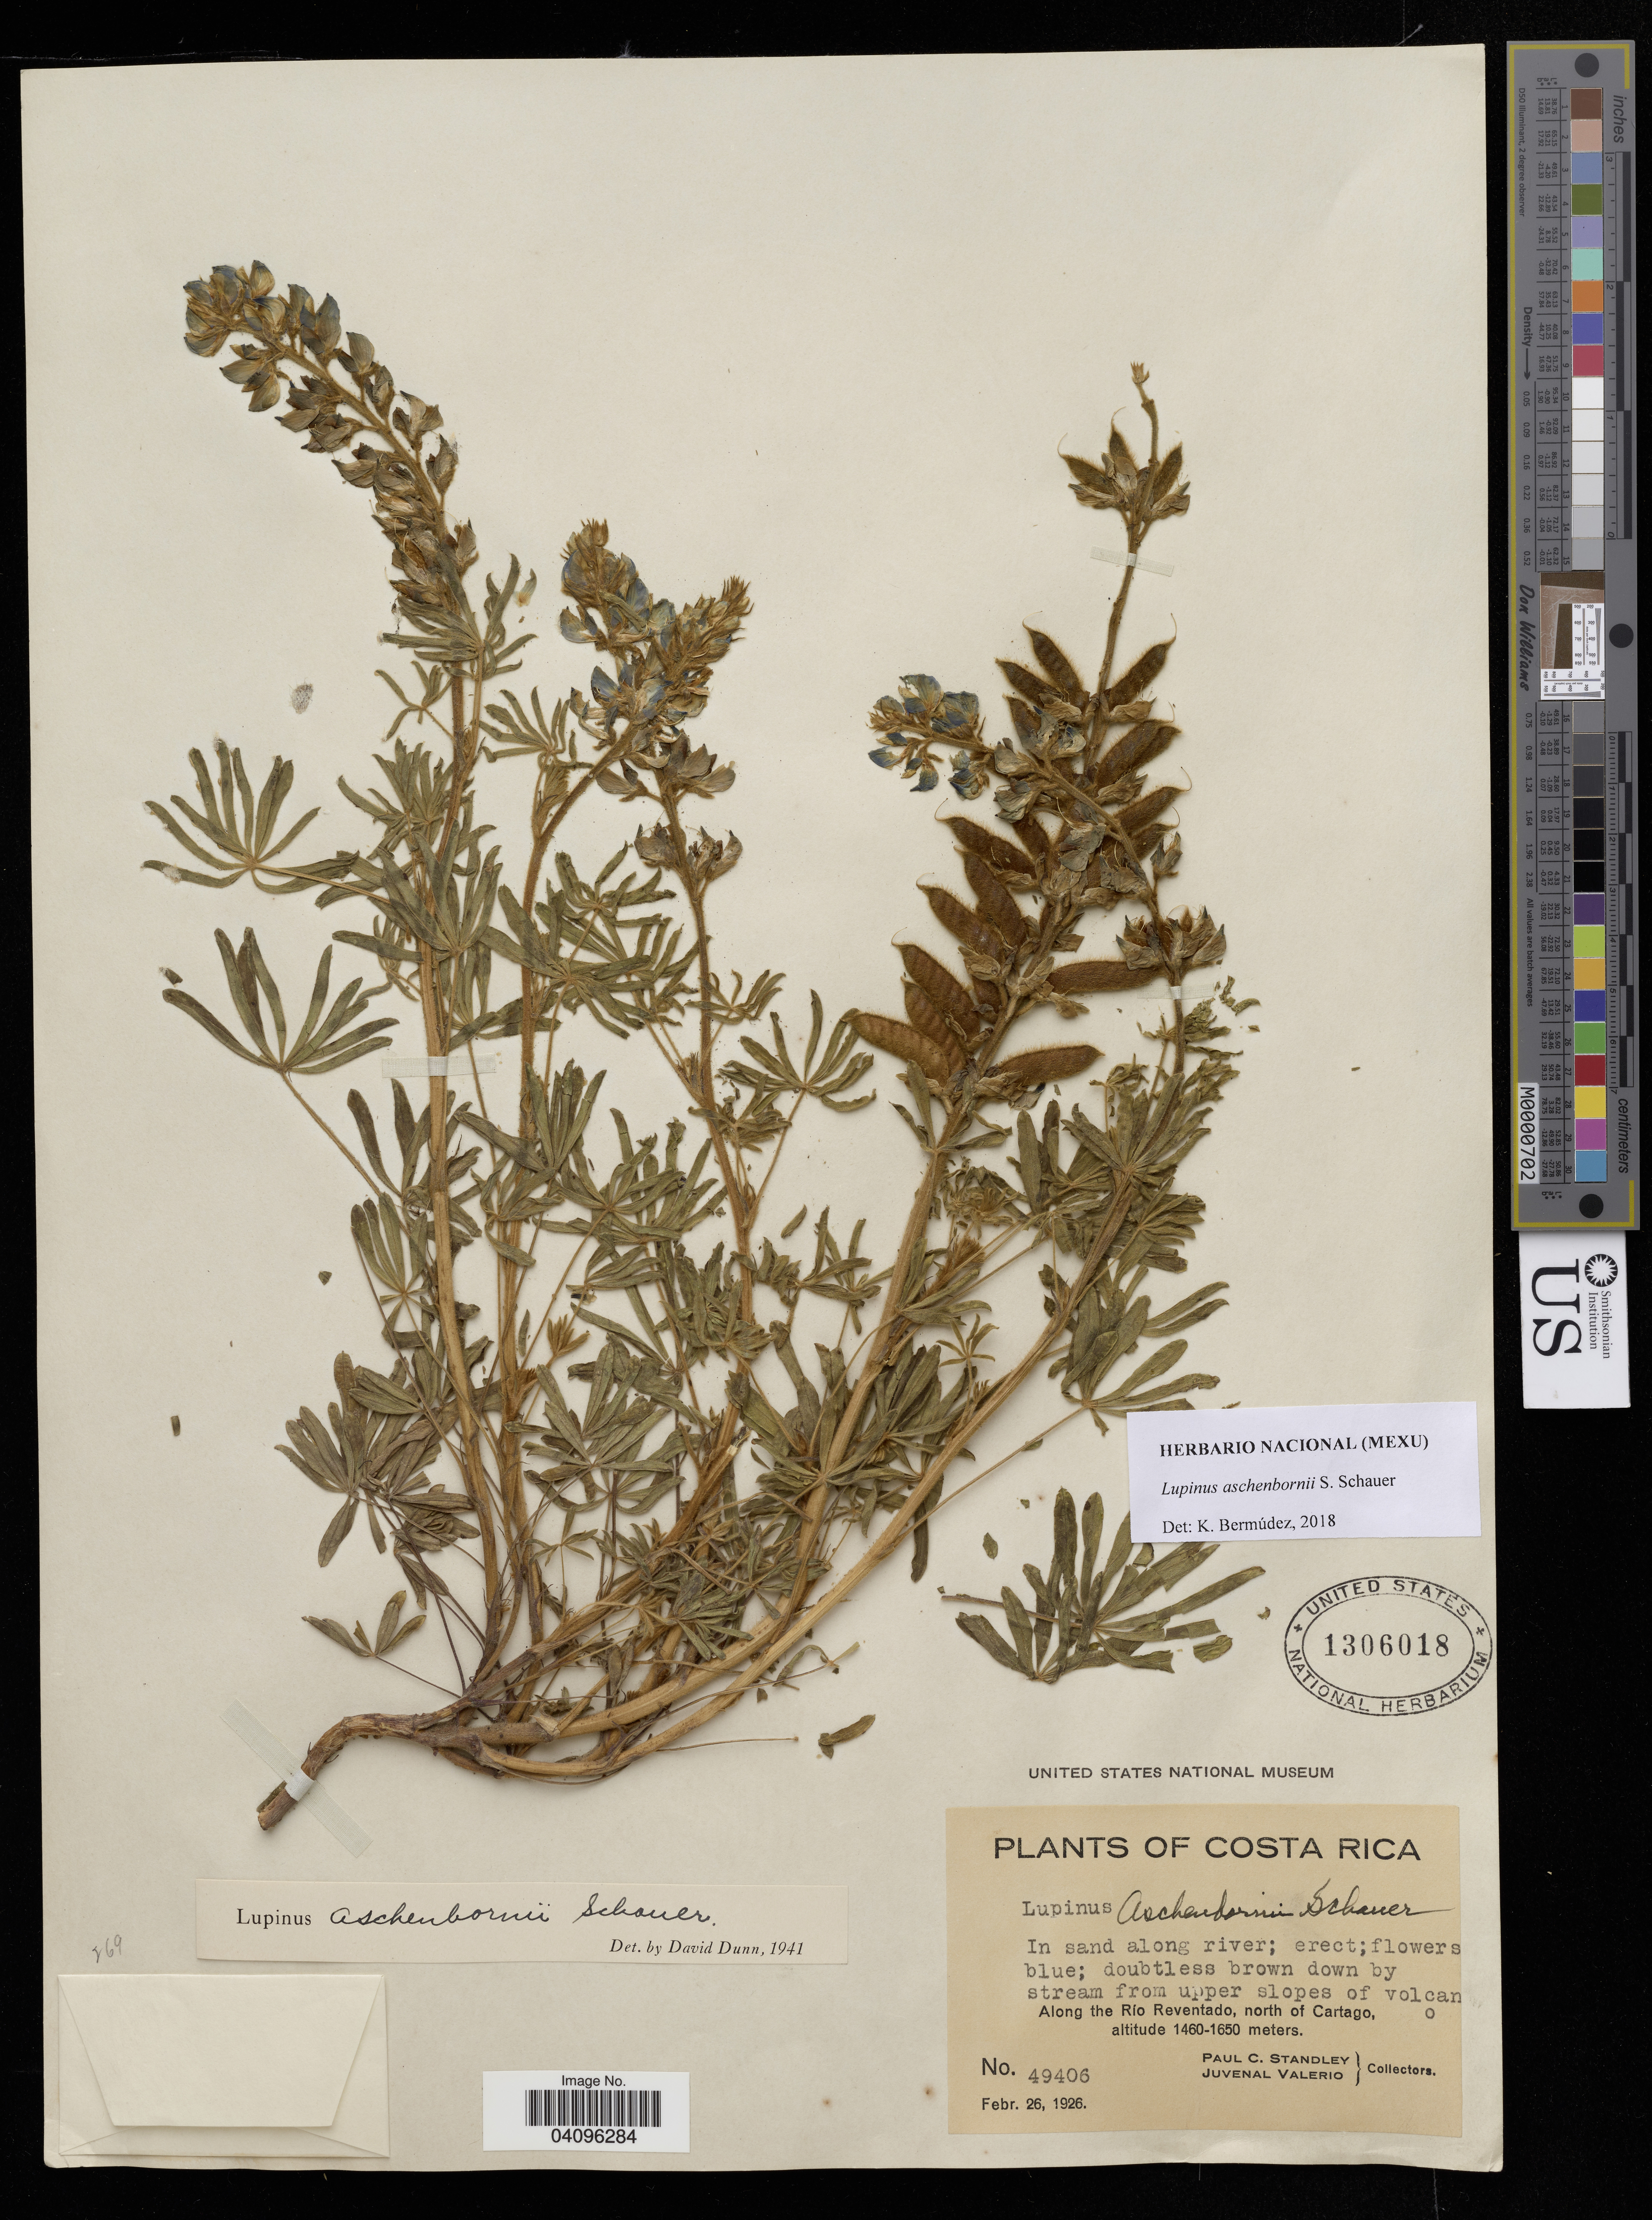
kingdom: Plantae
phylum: Tracheophyta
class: Magnoliopsida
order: Fabales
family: Fabaceae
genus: Lupinus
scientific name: Lupinus aschenbornii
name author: S. Schauer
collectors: J. Valerio & J. Valerio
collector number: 49406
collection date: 1926-02-26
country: Costa Rica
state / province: Cartago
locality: In sand along river. doubtless brown by stream from upper slopes of volcano. Along the Río Reventado, north of Cartago.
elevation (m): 1460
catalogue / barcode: US 1306018